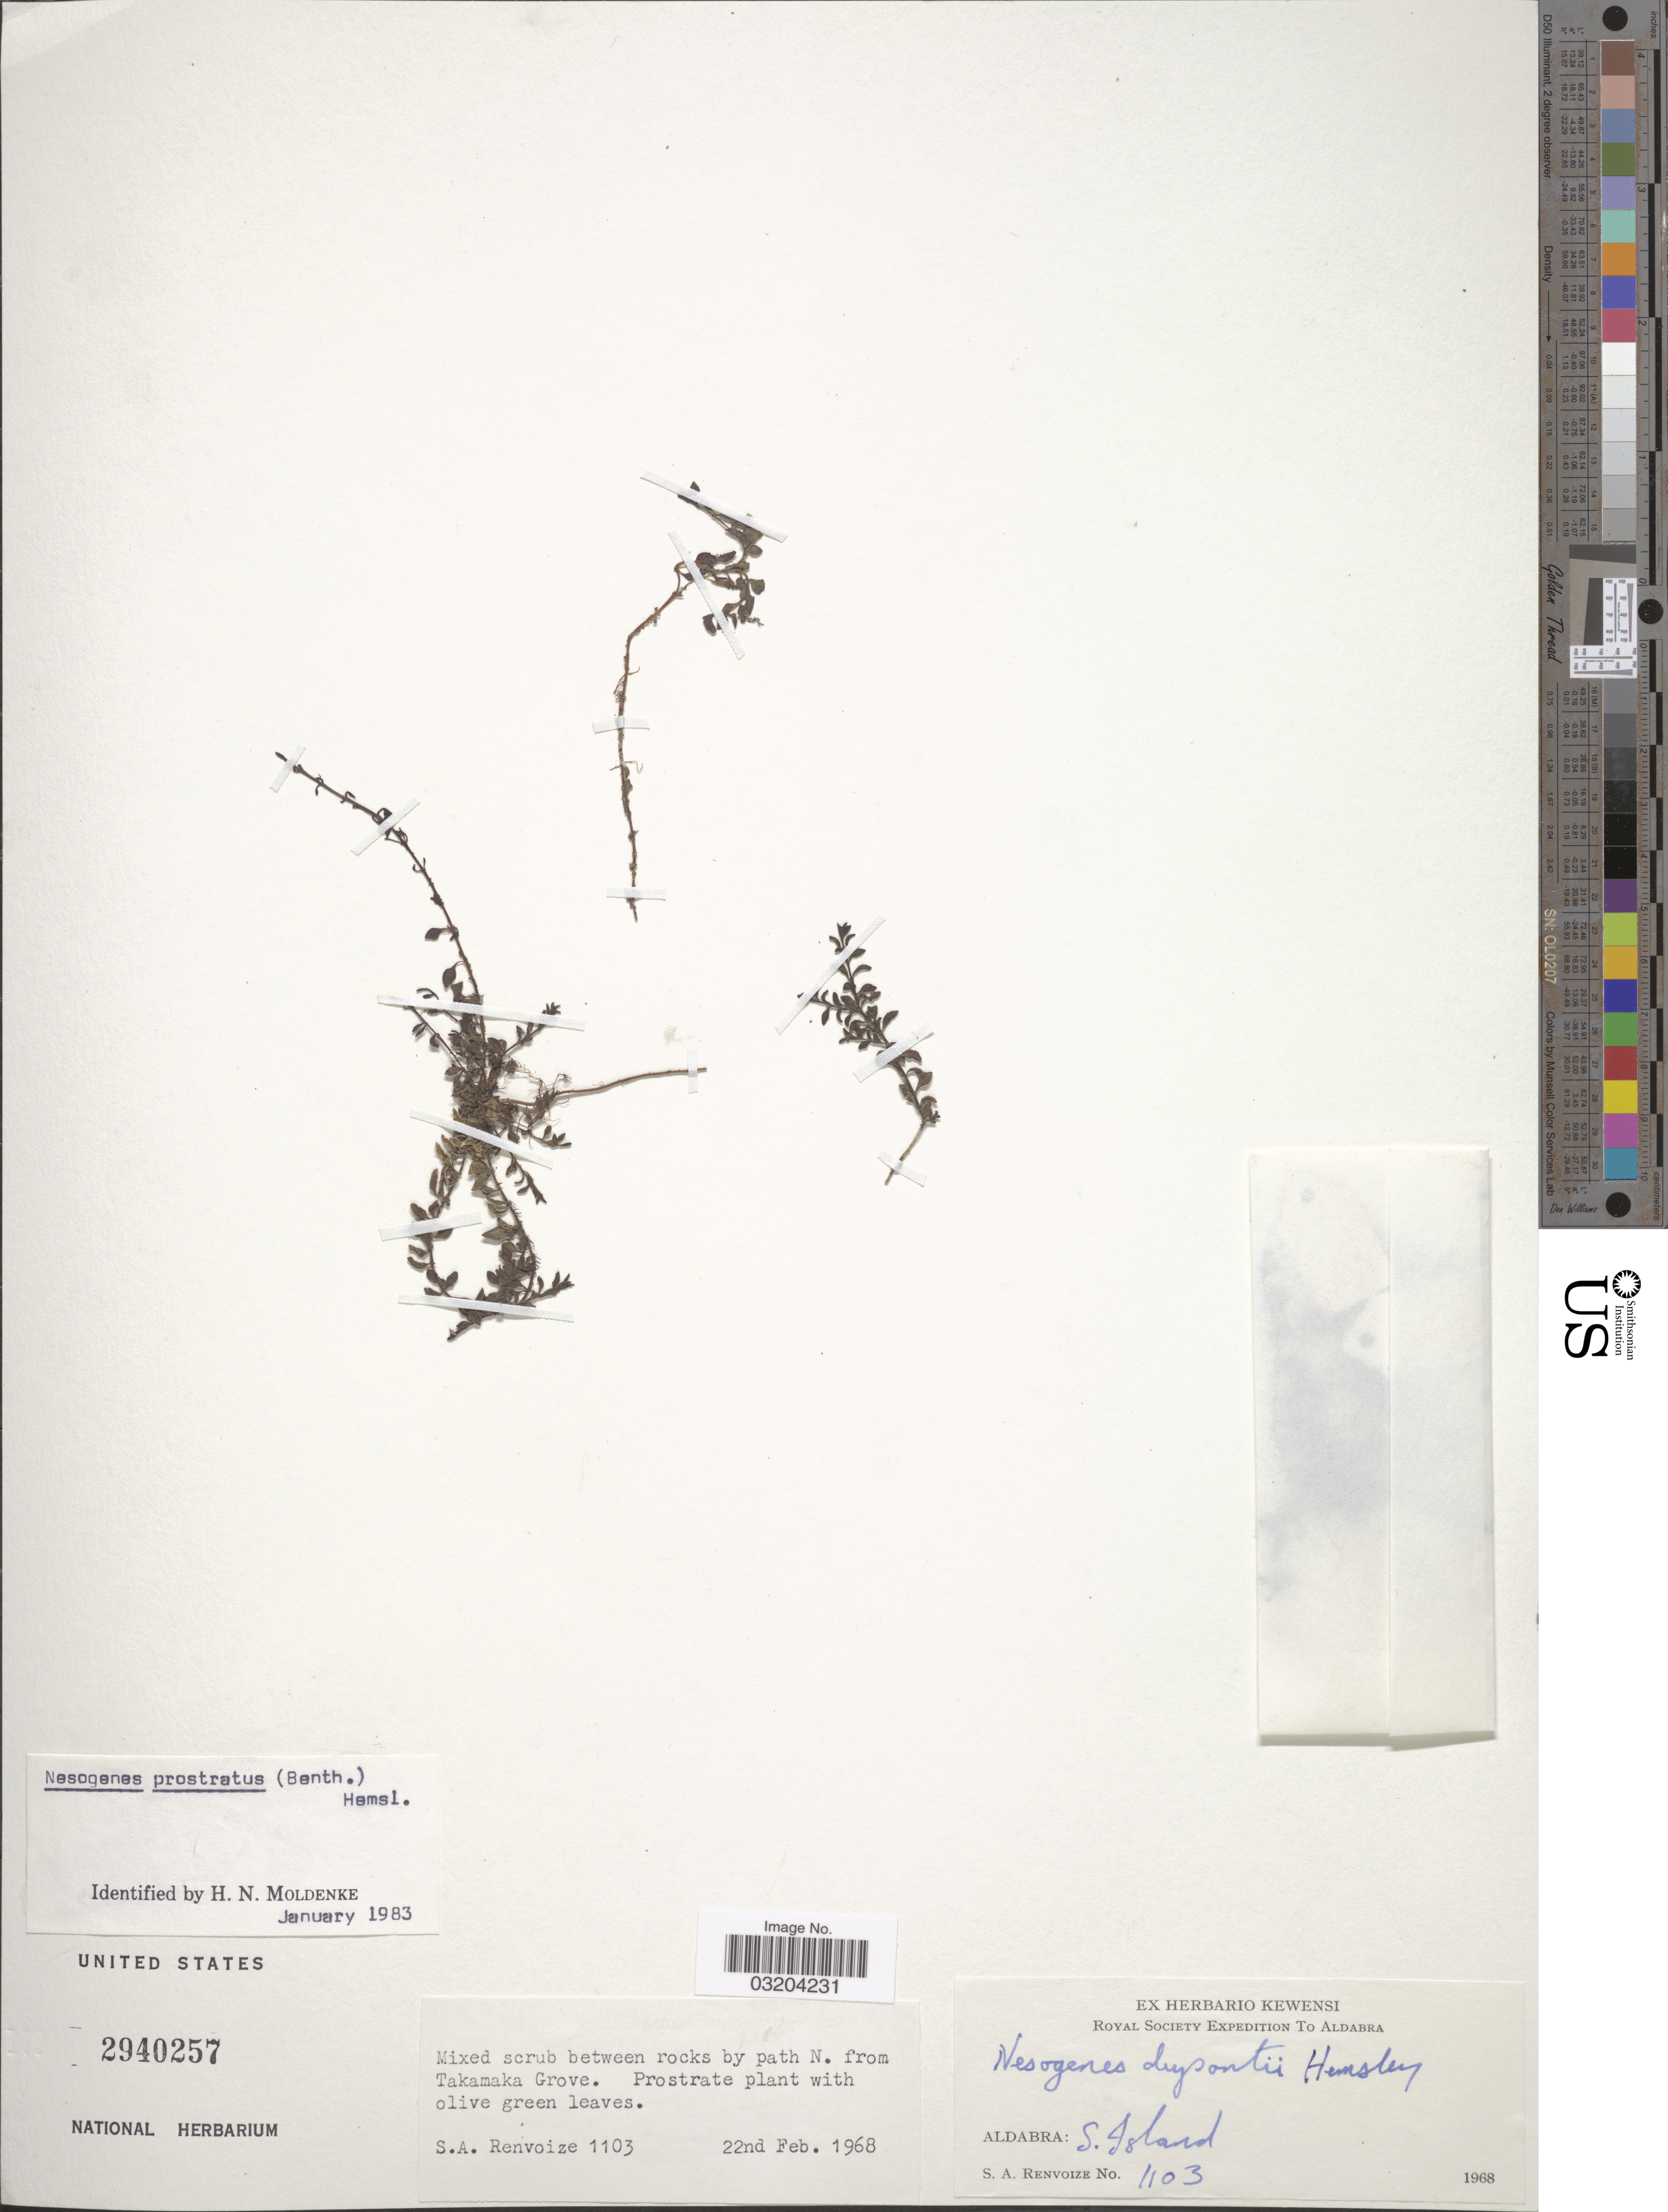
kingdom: Plantae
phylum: Tracheophyta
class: Magnoliopsida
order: Lamiales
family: Orobanchaceae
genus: Nesogenes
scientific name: Nesogenes prostrata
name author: (Benth.) Hemsl.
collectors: S. A. Renvoize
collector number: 1103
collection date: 1968-02-22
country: Seychelles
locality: Aldabra: S. Island. Mixed scrub between rocks by path N. from Takamaka Grove.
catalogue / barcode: US 2940257